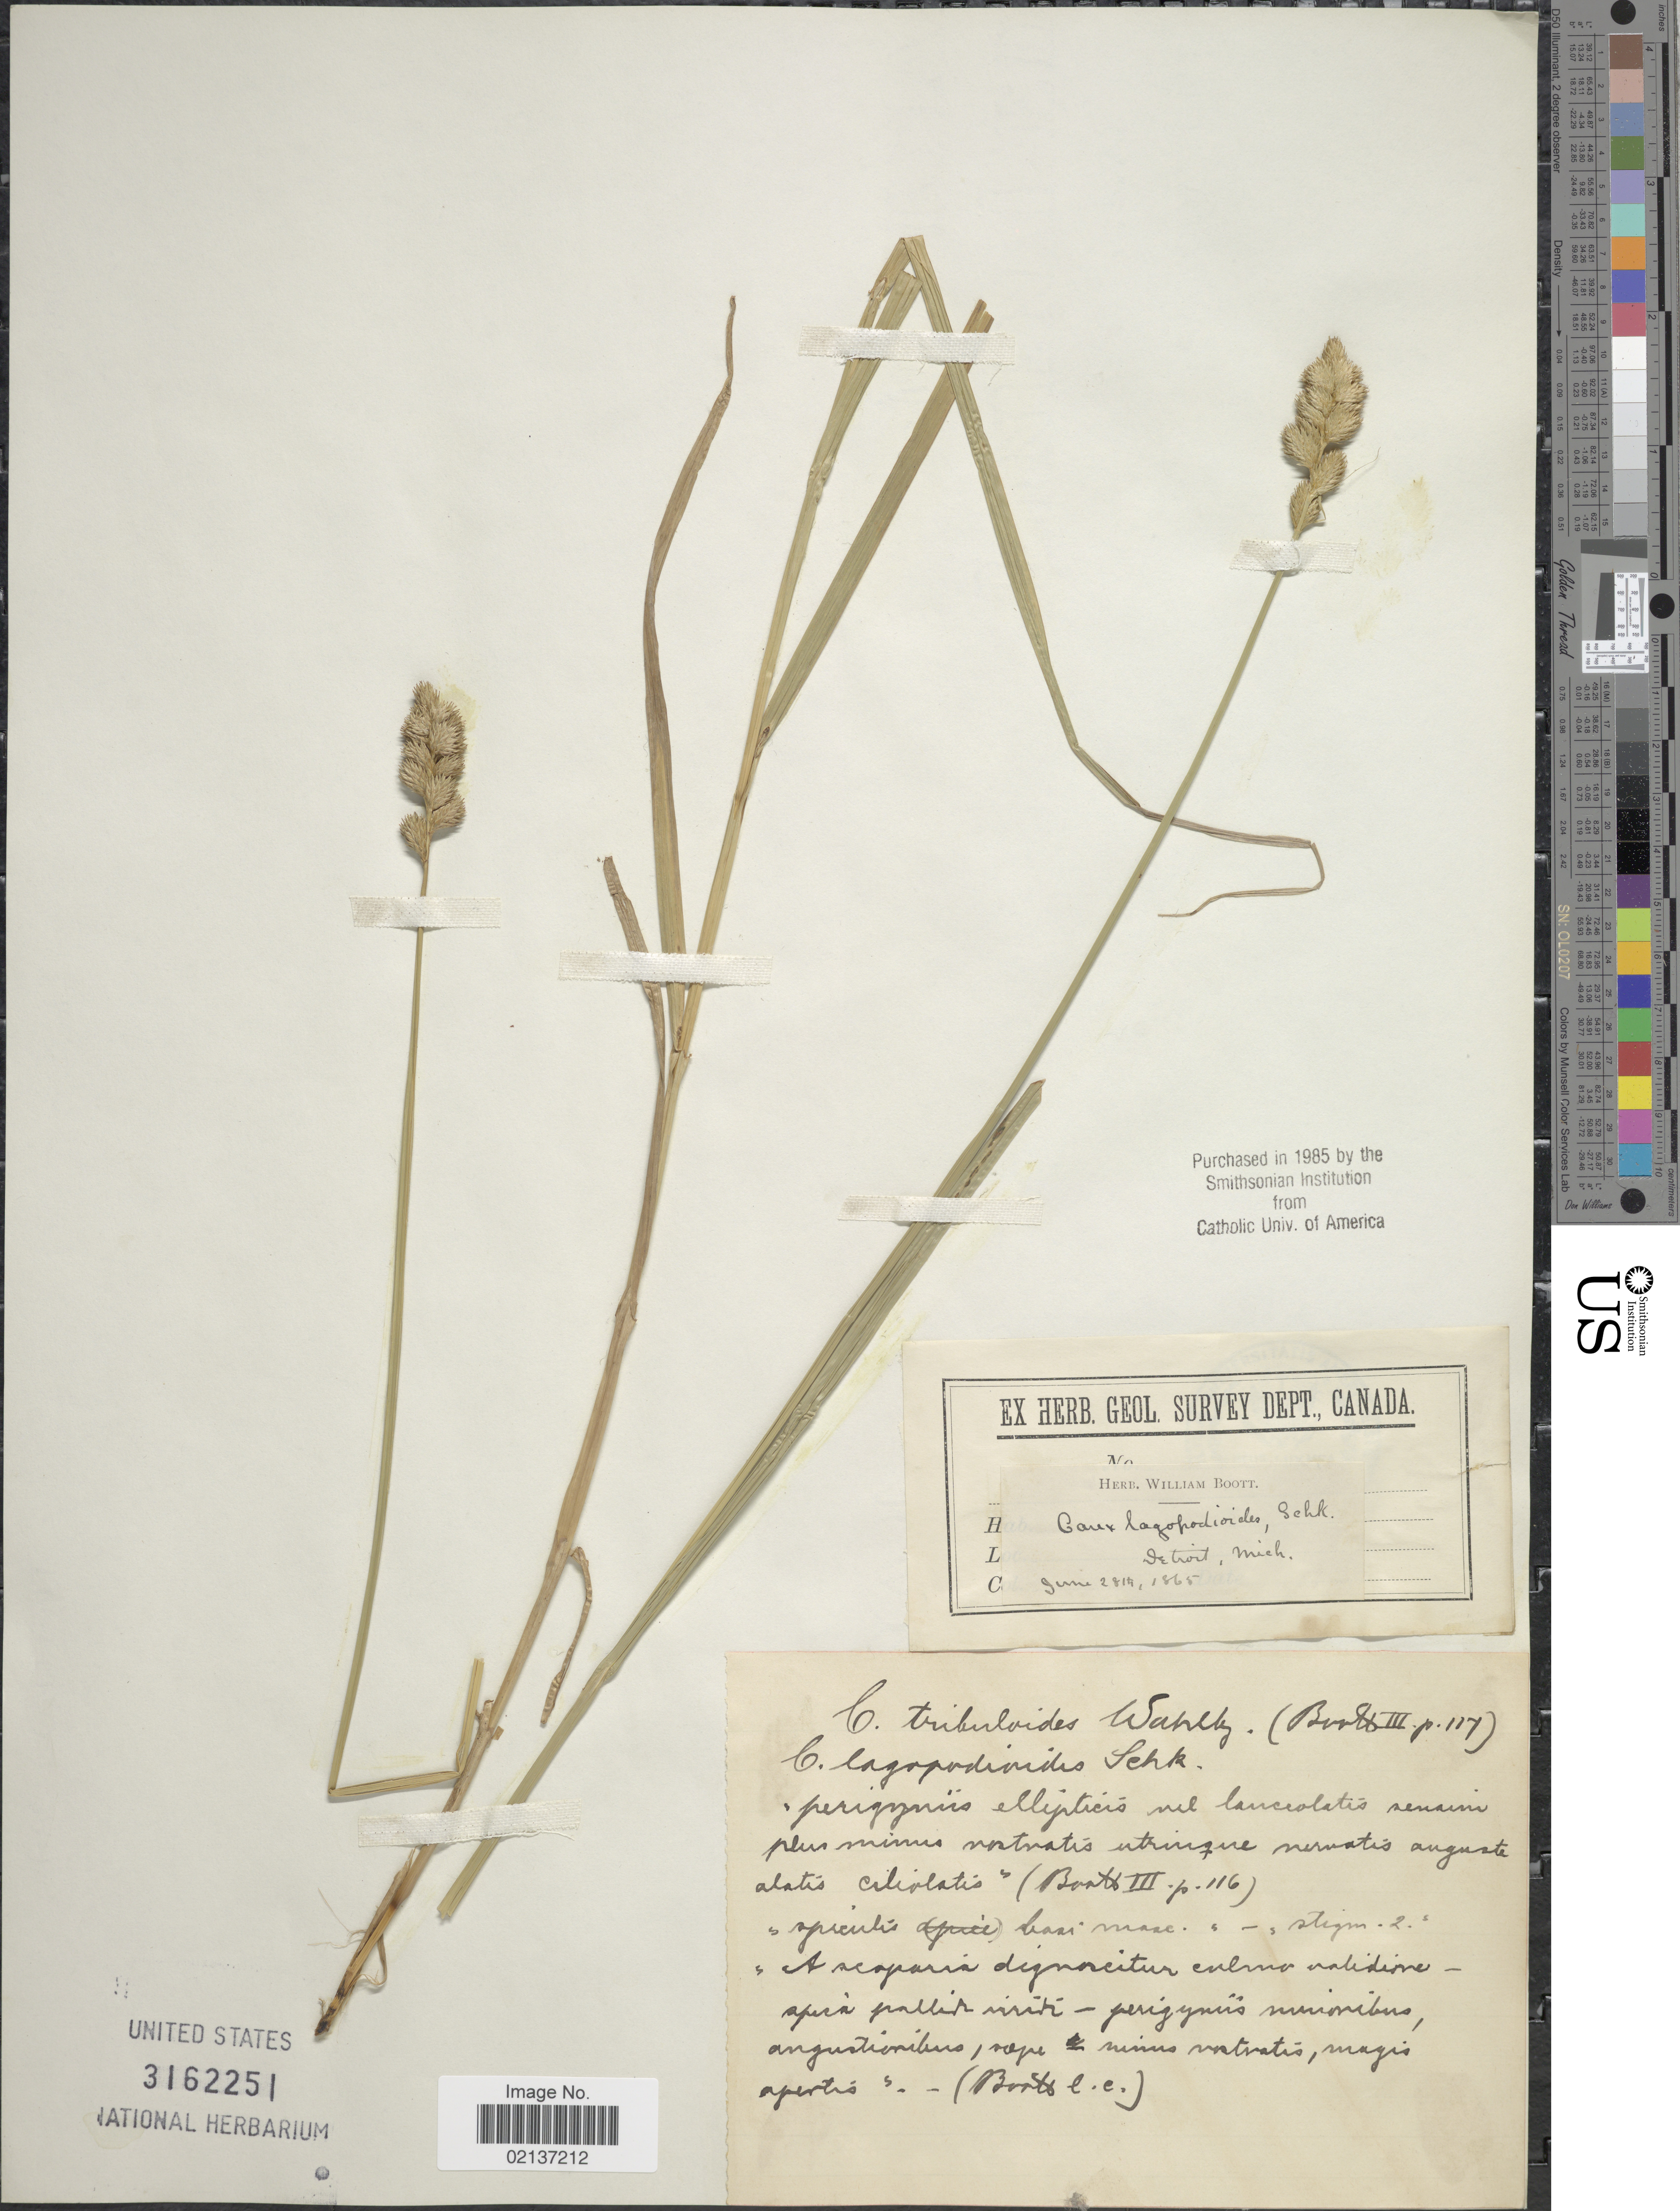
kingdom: Plantae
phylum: Tracheophyta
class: Liliopsida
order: Poales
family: Cyperaceae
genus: Carex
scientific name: Carex tribuloides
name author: Wahlenb.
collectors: ex herb. William Boott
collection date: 1865-06-28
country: United States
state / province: Michigan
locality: Detroit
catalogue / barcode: US 3162251